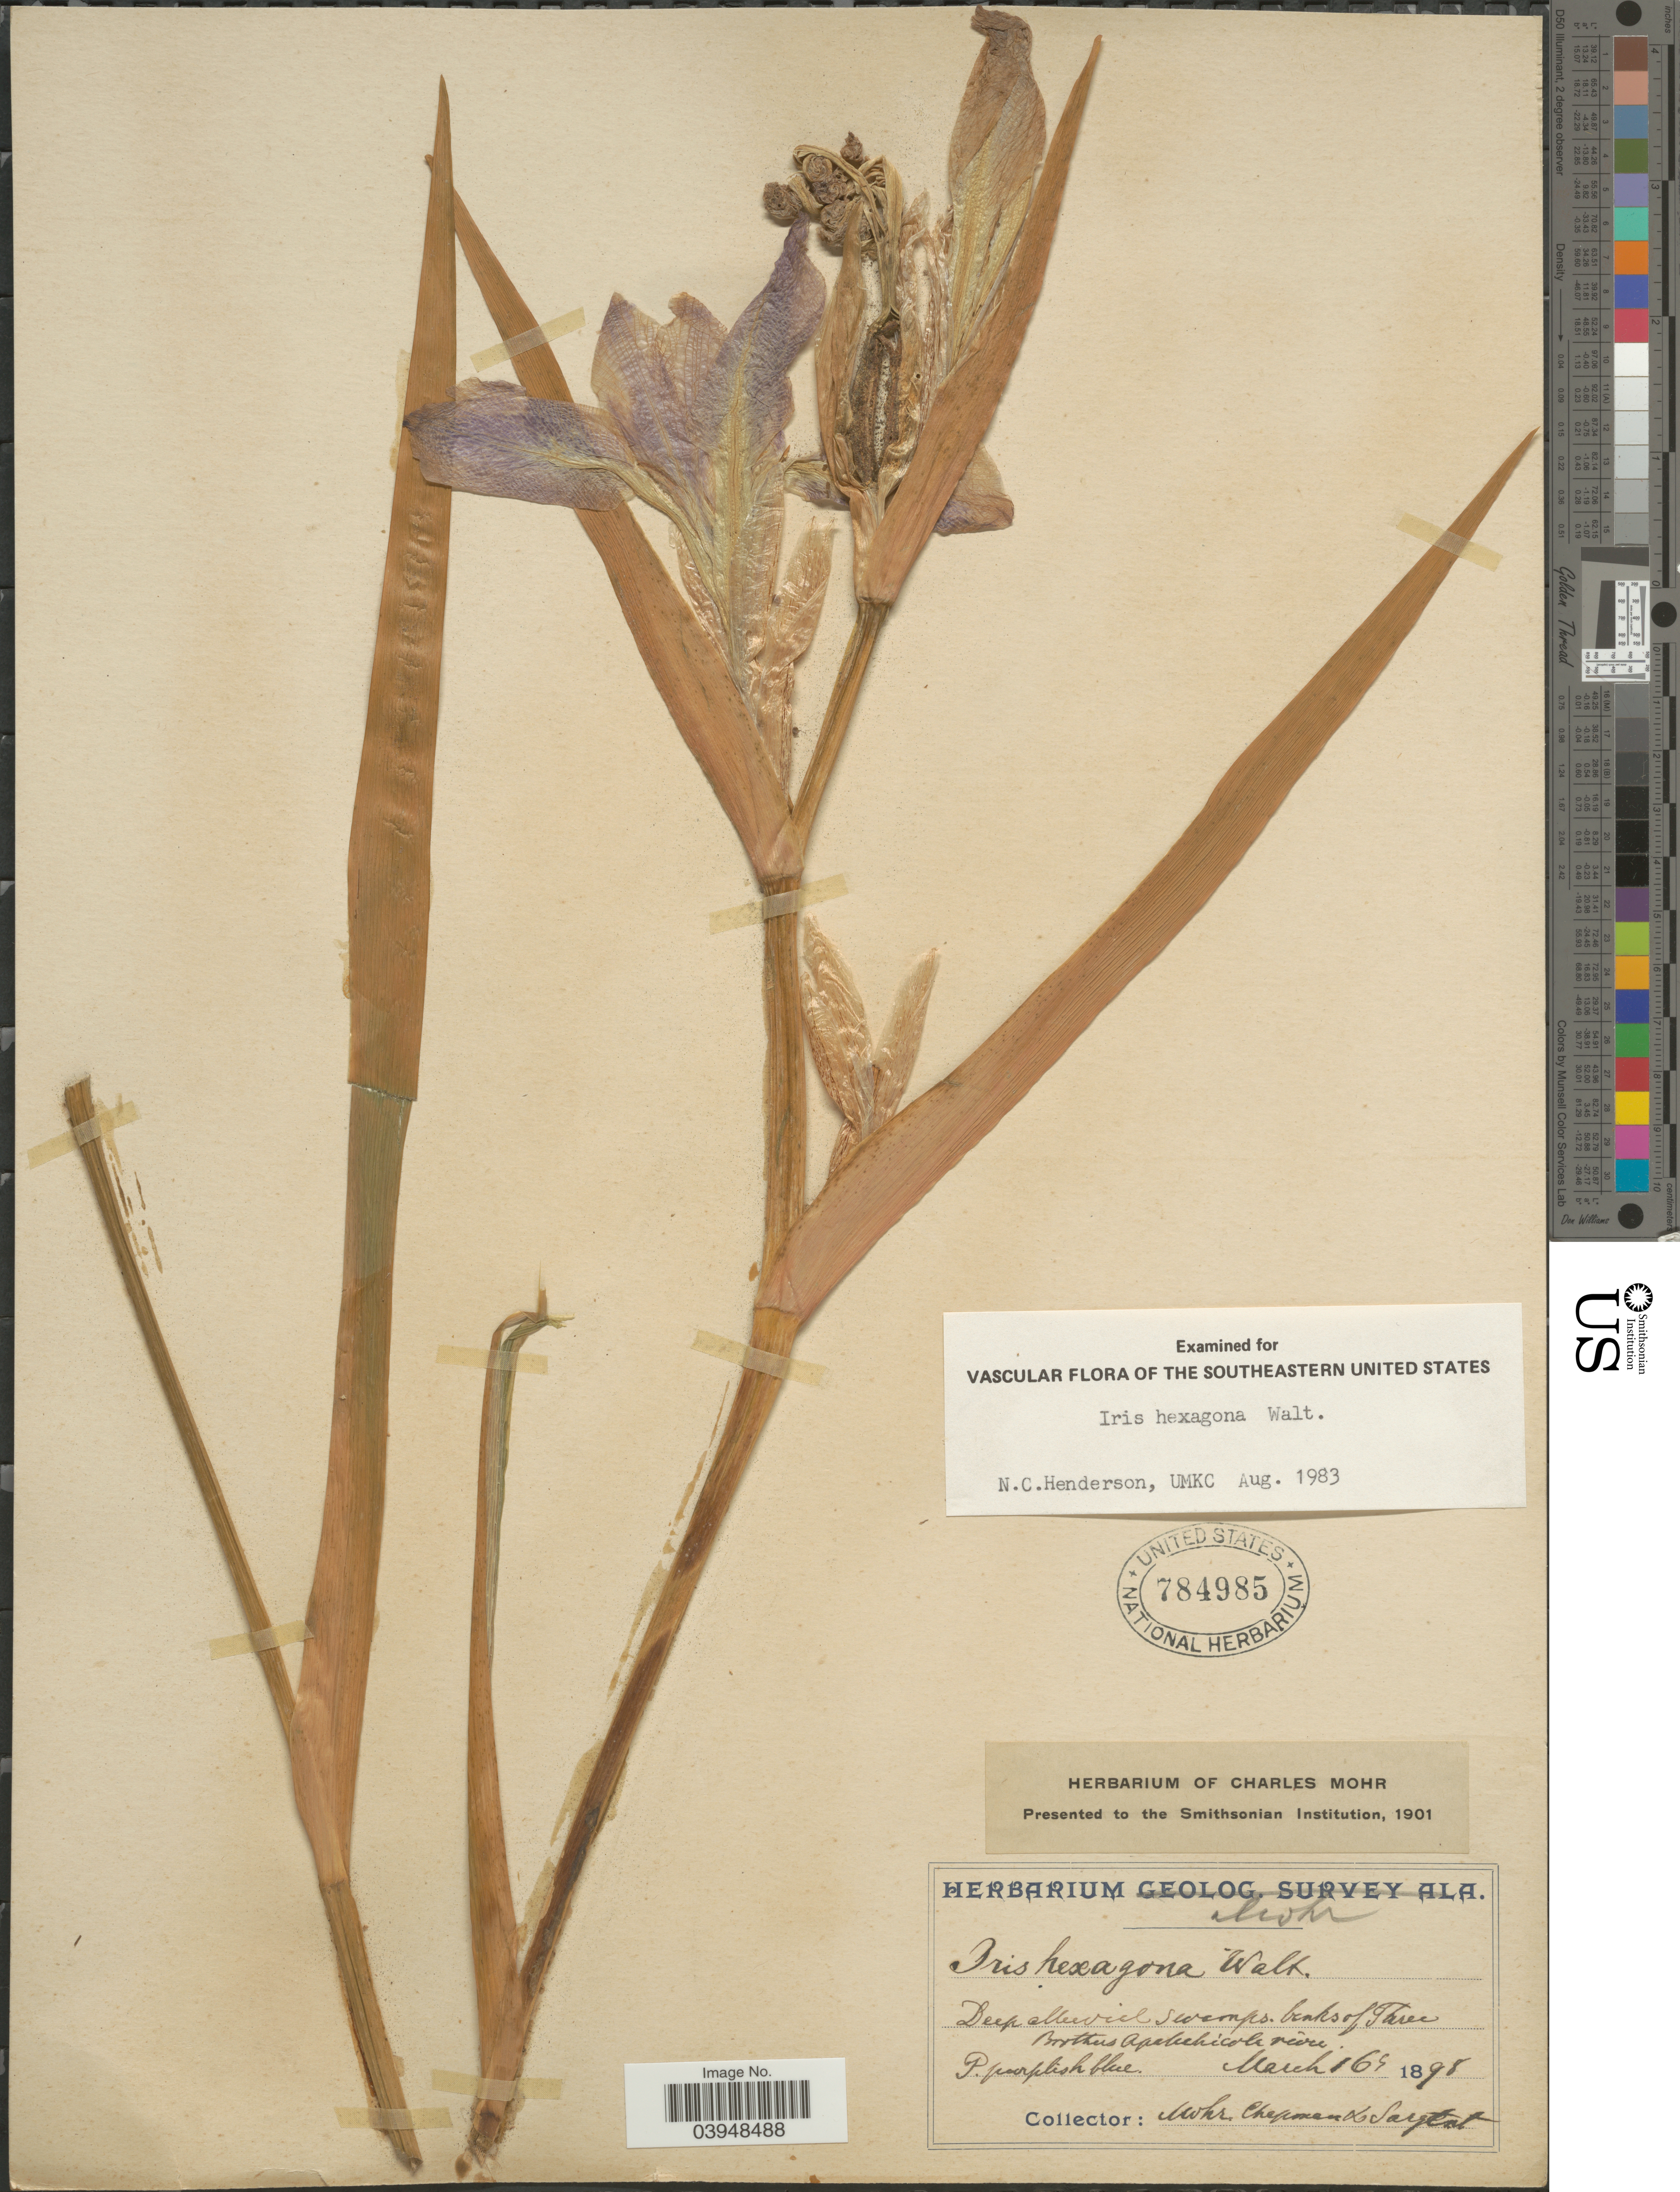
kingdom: Plantae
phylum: Tracheophyta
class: Liliopsida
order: Asparagales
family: Iridaceae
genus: Iris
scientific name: Iris hexagona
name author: Walter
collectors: Mohr, --, A. Chapman & -- Sargent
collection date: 1898-03-16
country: United States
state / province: Florida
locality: Banks of Three Brothers Apalachicola river.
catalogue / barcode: US 784985